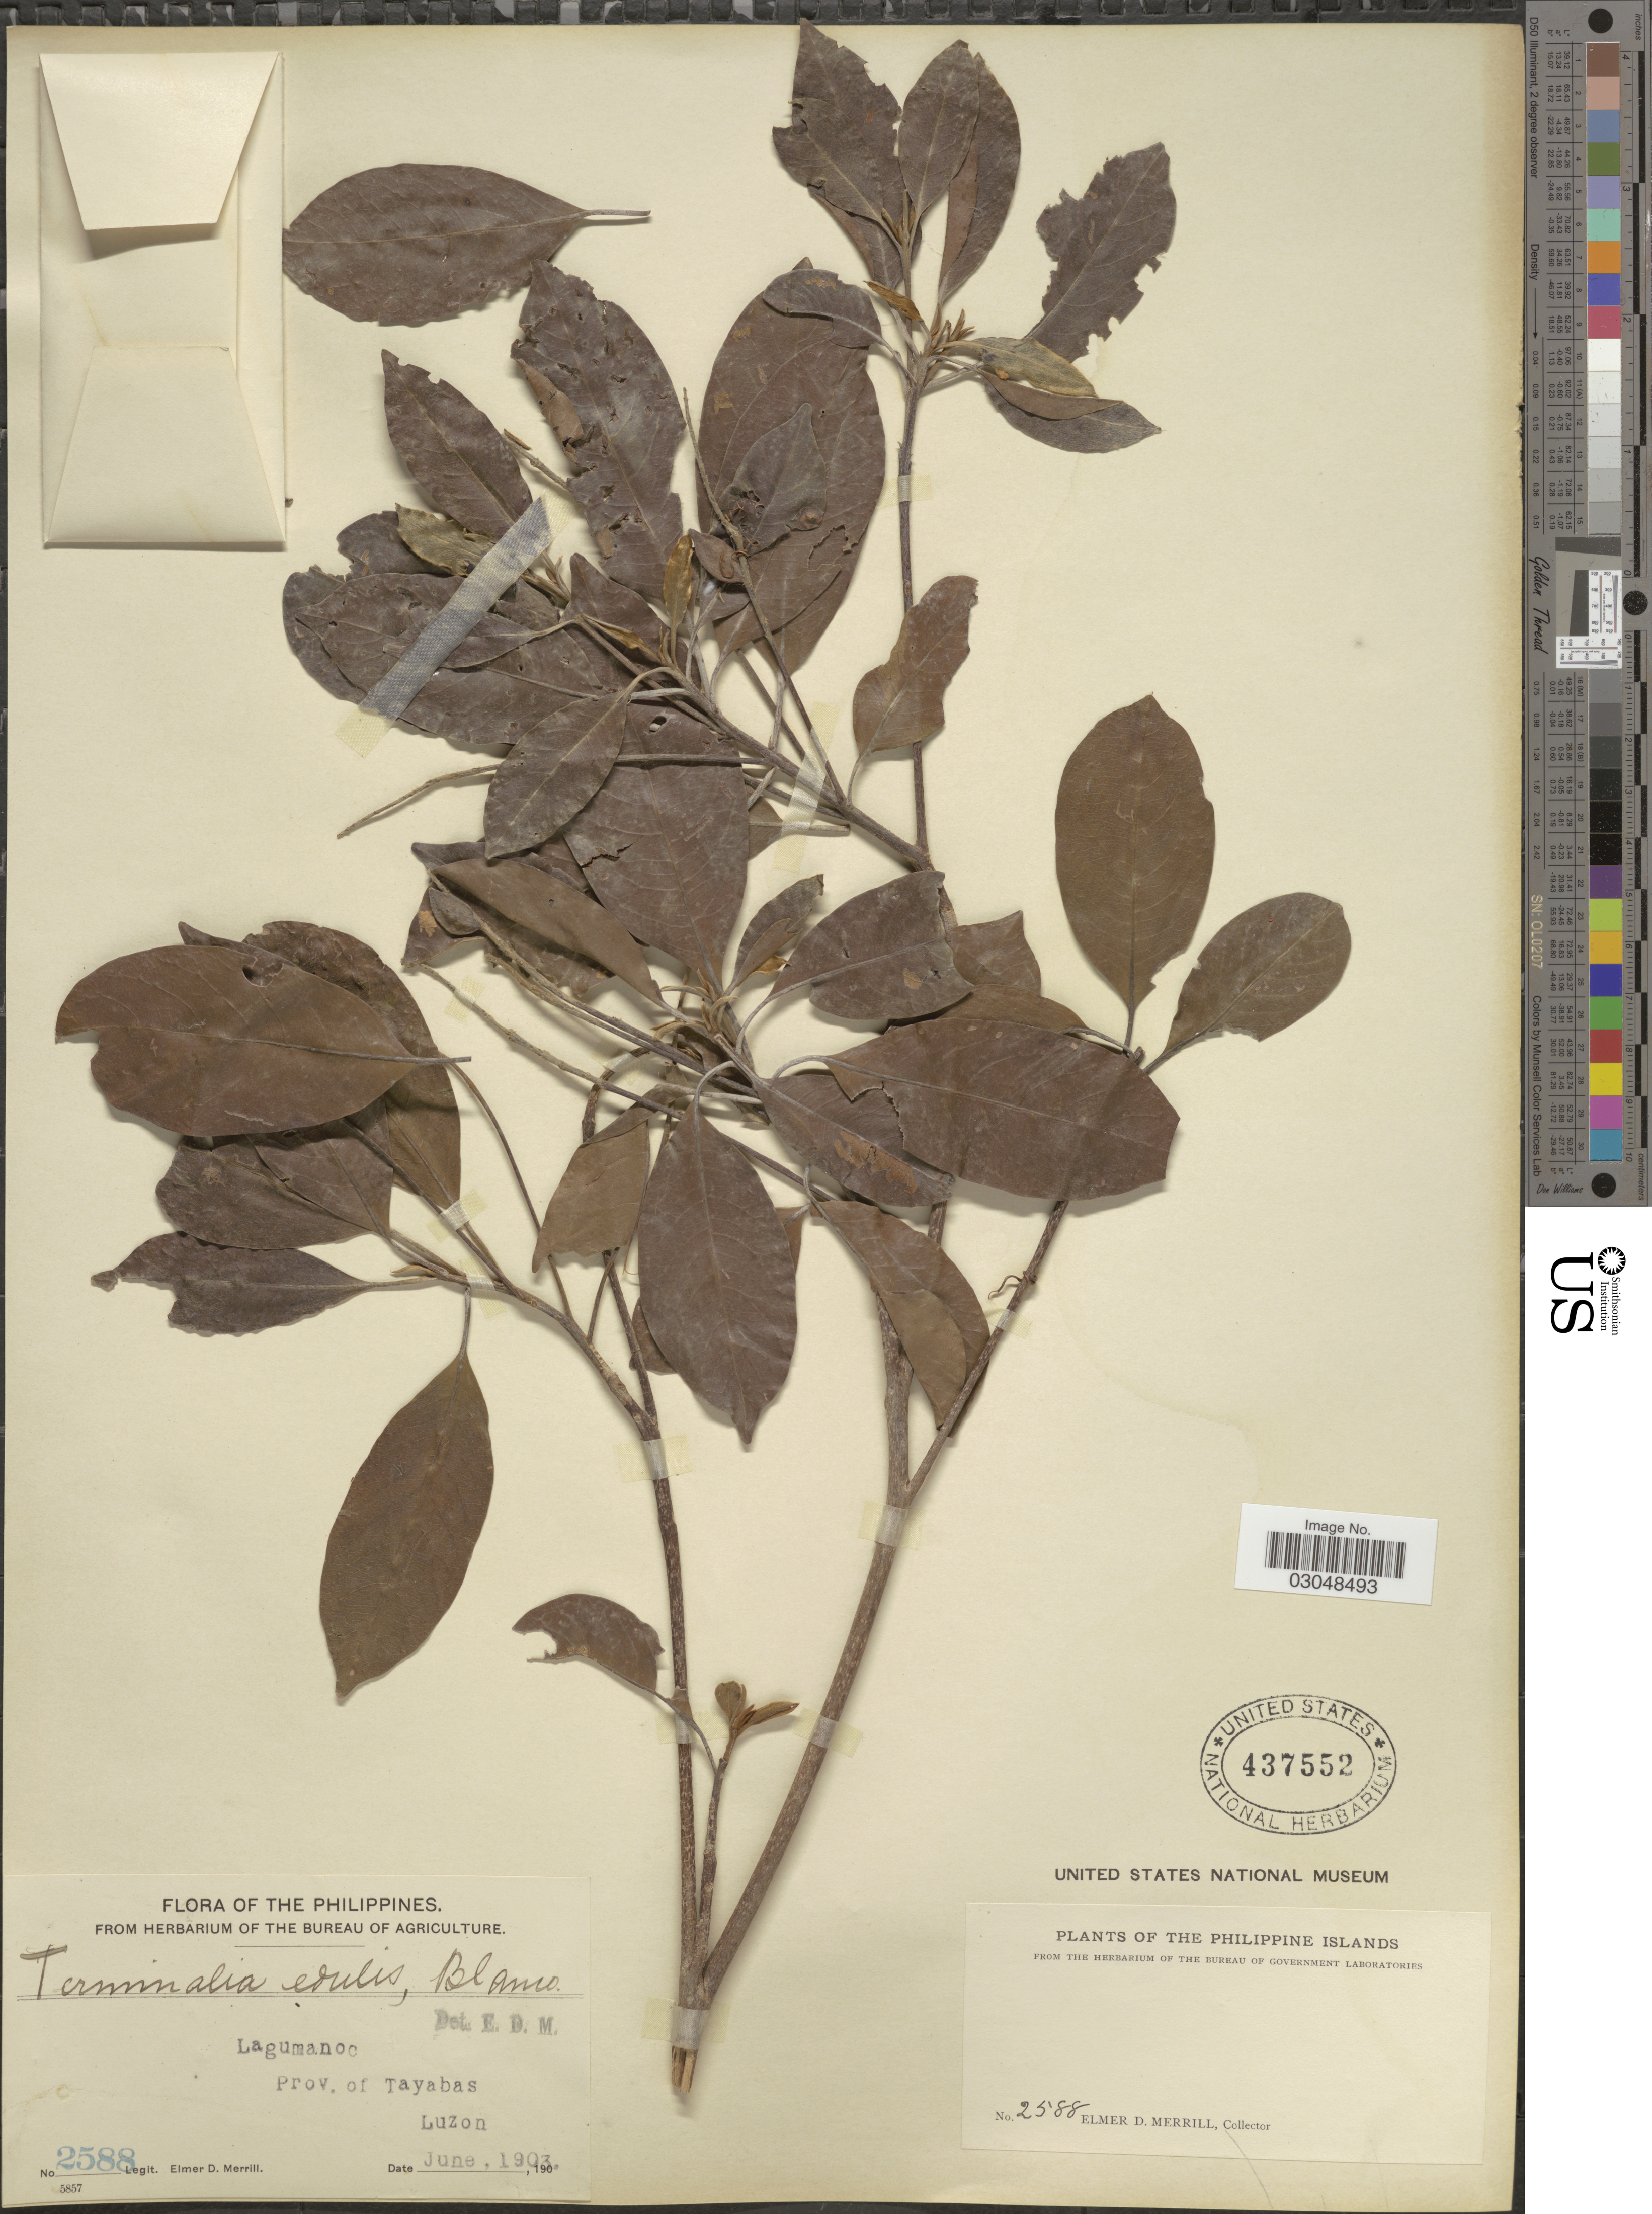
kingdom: Plantae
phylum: Tracheophyta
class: Magnoliopsida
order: Myrtales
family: Combretaceae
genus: Terminalia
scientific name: Terminalia microcarpa subsp. microcarpa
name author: Decne.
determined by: (US) Smithsonian Institution - National Museum of Natural History - Department of Botany (UNITED STATES)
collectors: E. D. Merrill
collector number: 2588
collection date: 1903-06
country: Philippines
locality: The Philippine Islands, Lagumanoc, Prov. of Tayabas, Luzon.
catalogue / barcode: US 437552